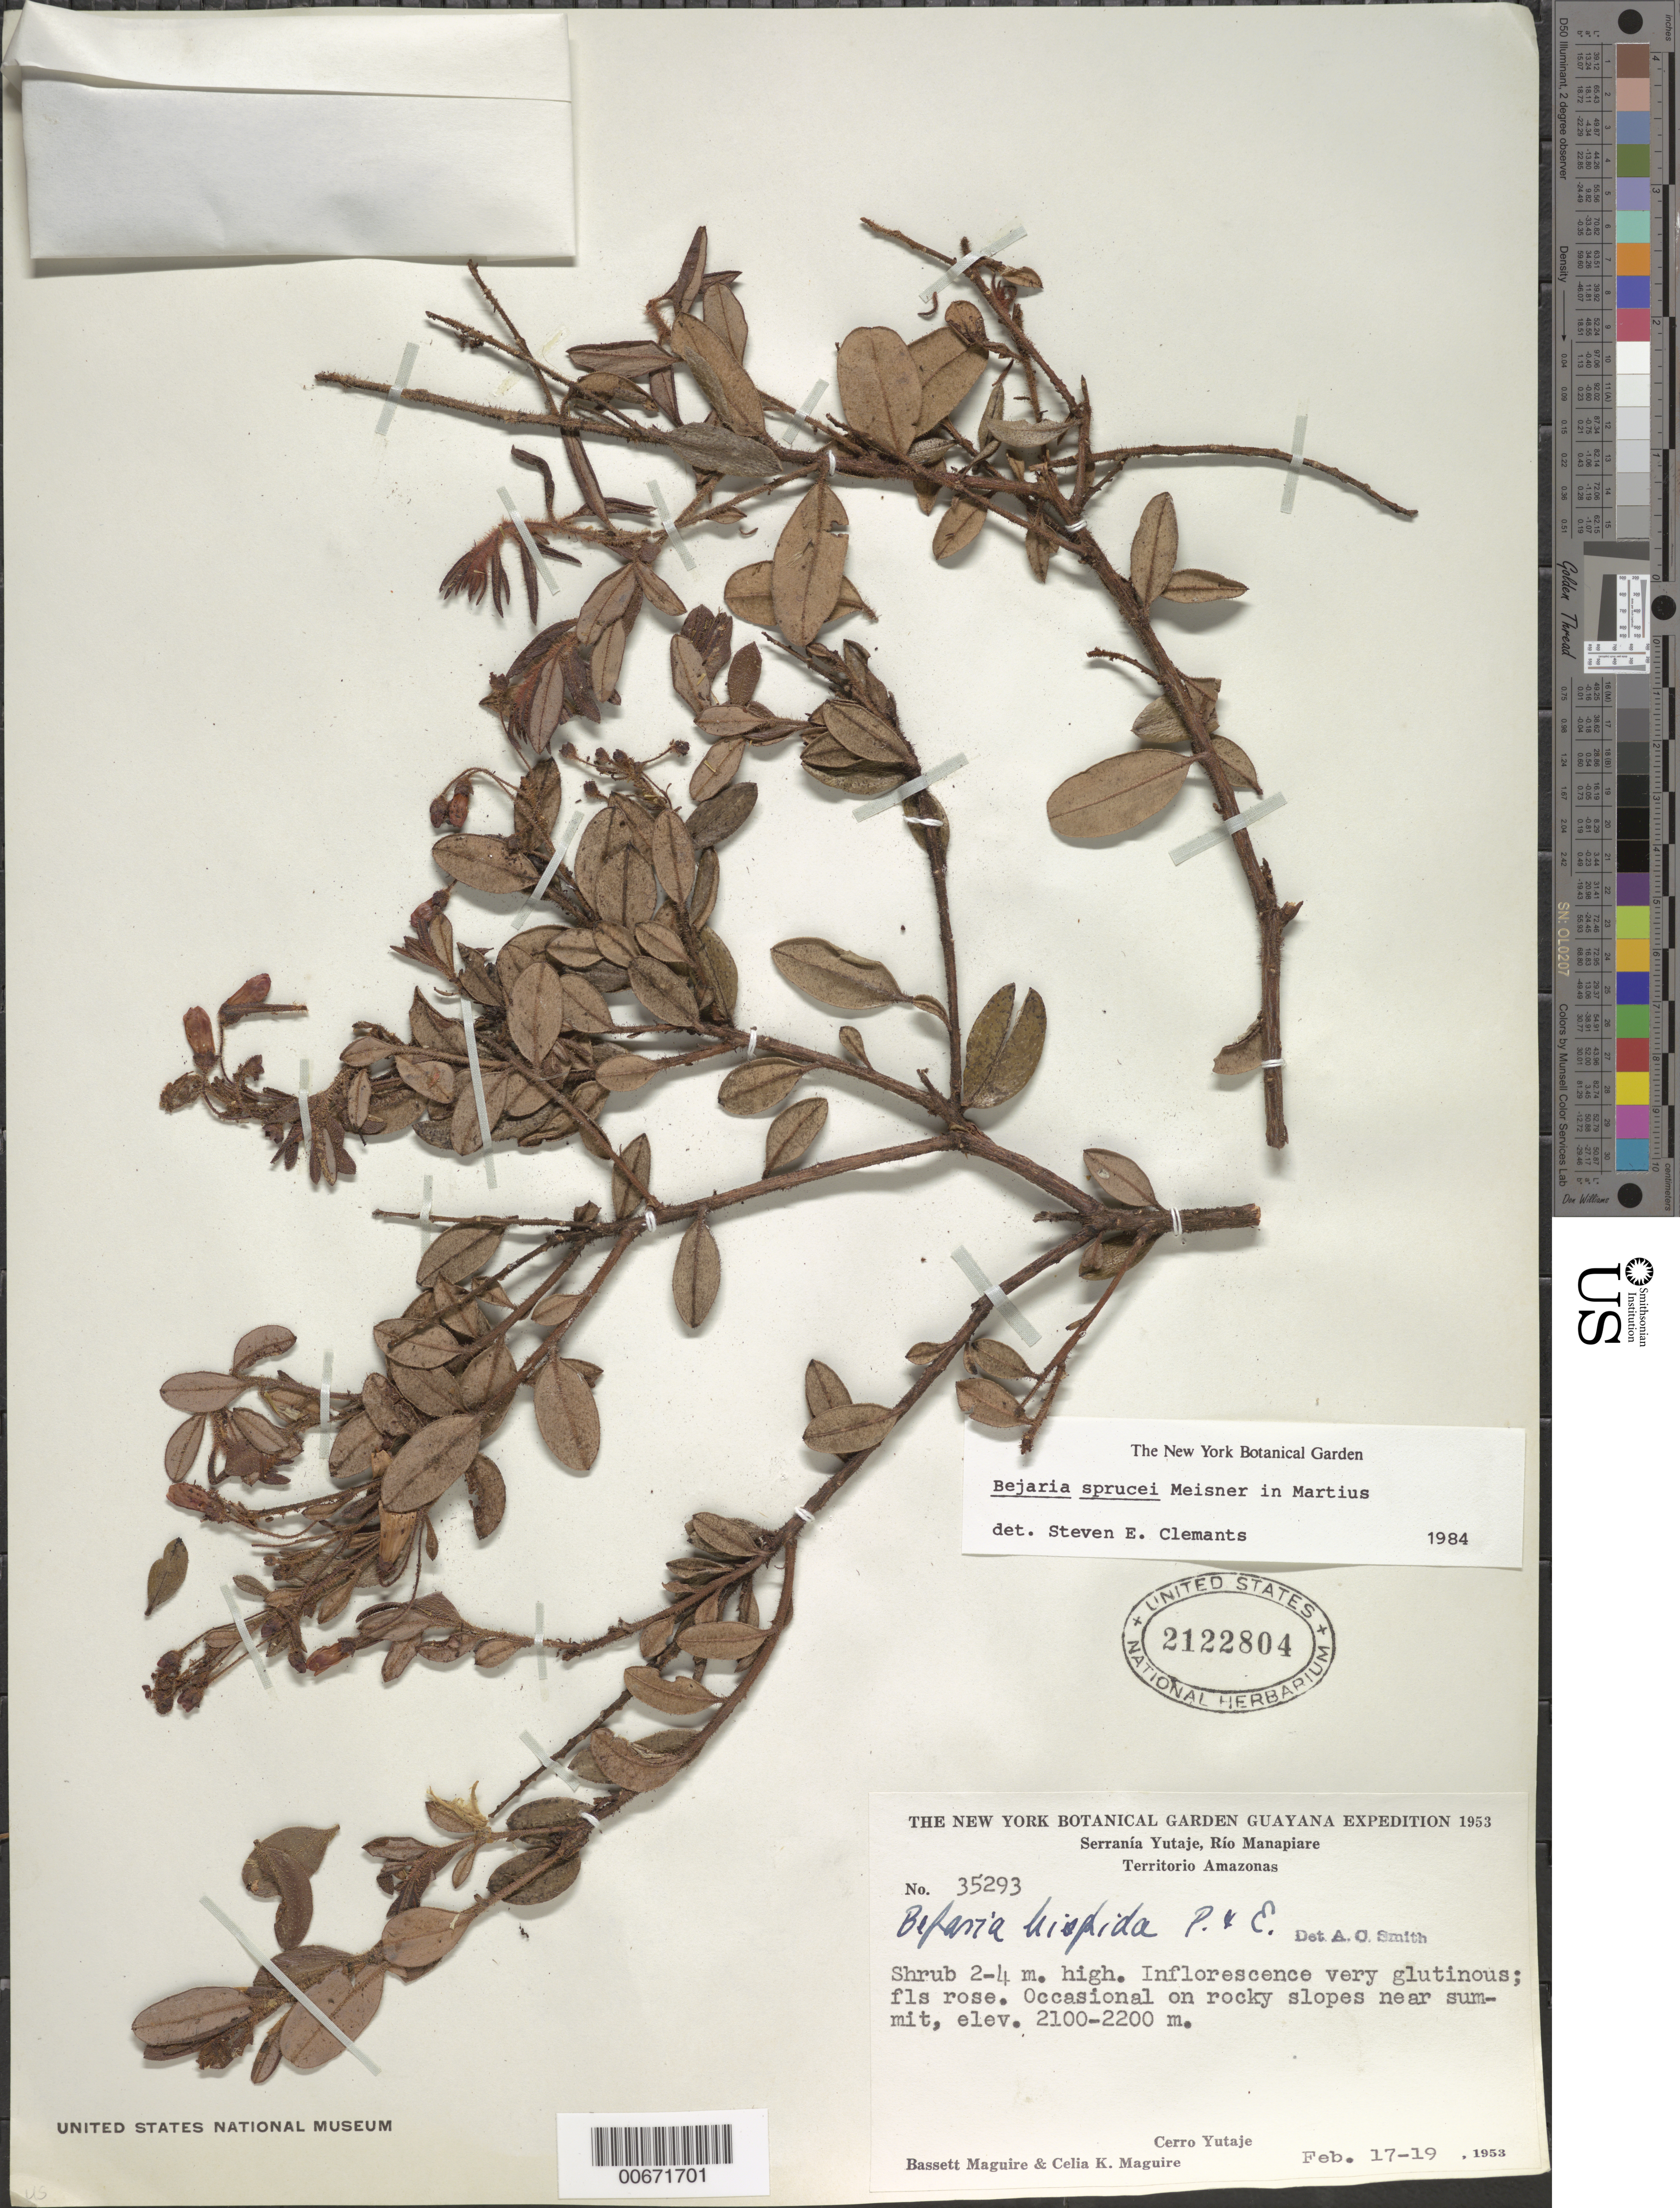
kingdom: Plantae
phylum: Tracheophyta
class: Magnoliopsida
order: Ericales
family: Ericaceae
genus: Bejaria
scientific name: Bejaria sprucei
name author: Meisn.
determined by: Clemants, S. E.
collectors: B. Maguire & C. K. Maguire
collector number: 35293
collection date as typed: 17-Feb-53 to 19-Feb-53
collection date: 1953-02-17/1953-02-19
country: Venezuela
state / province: Amazonas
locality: Serranía Yutajé, Caño Yutajé, Río Manapiare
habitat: Rocky slopes near summit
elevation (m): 2100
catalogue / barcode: US 2122804